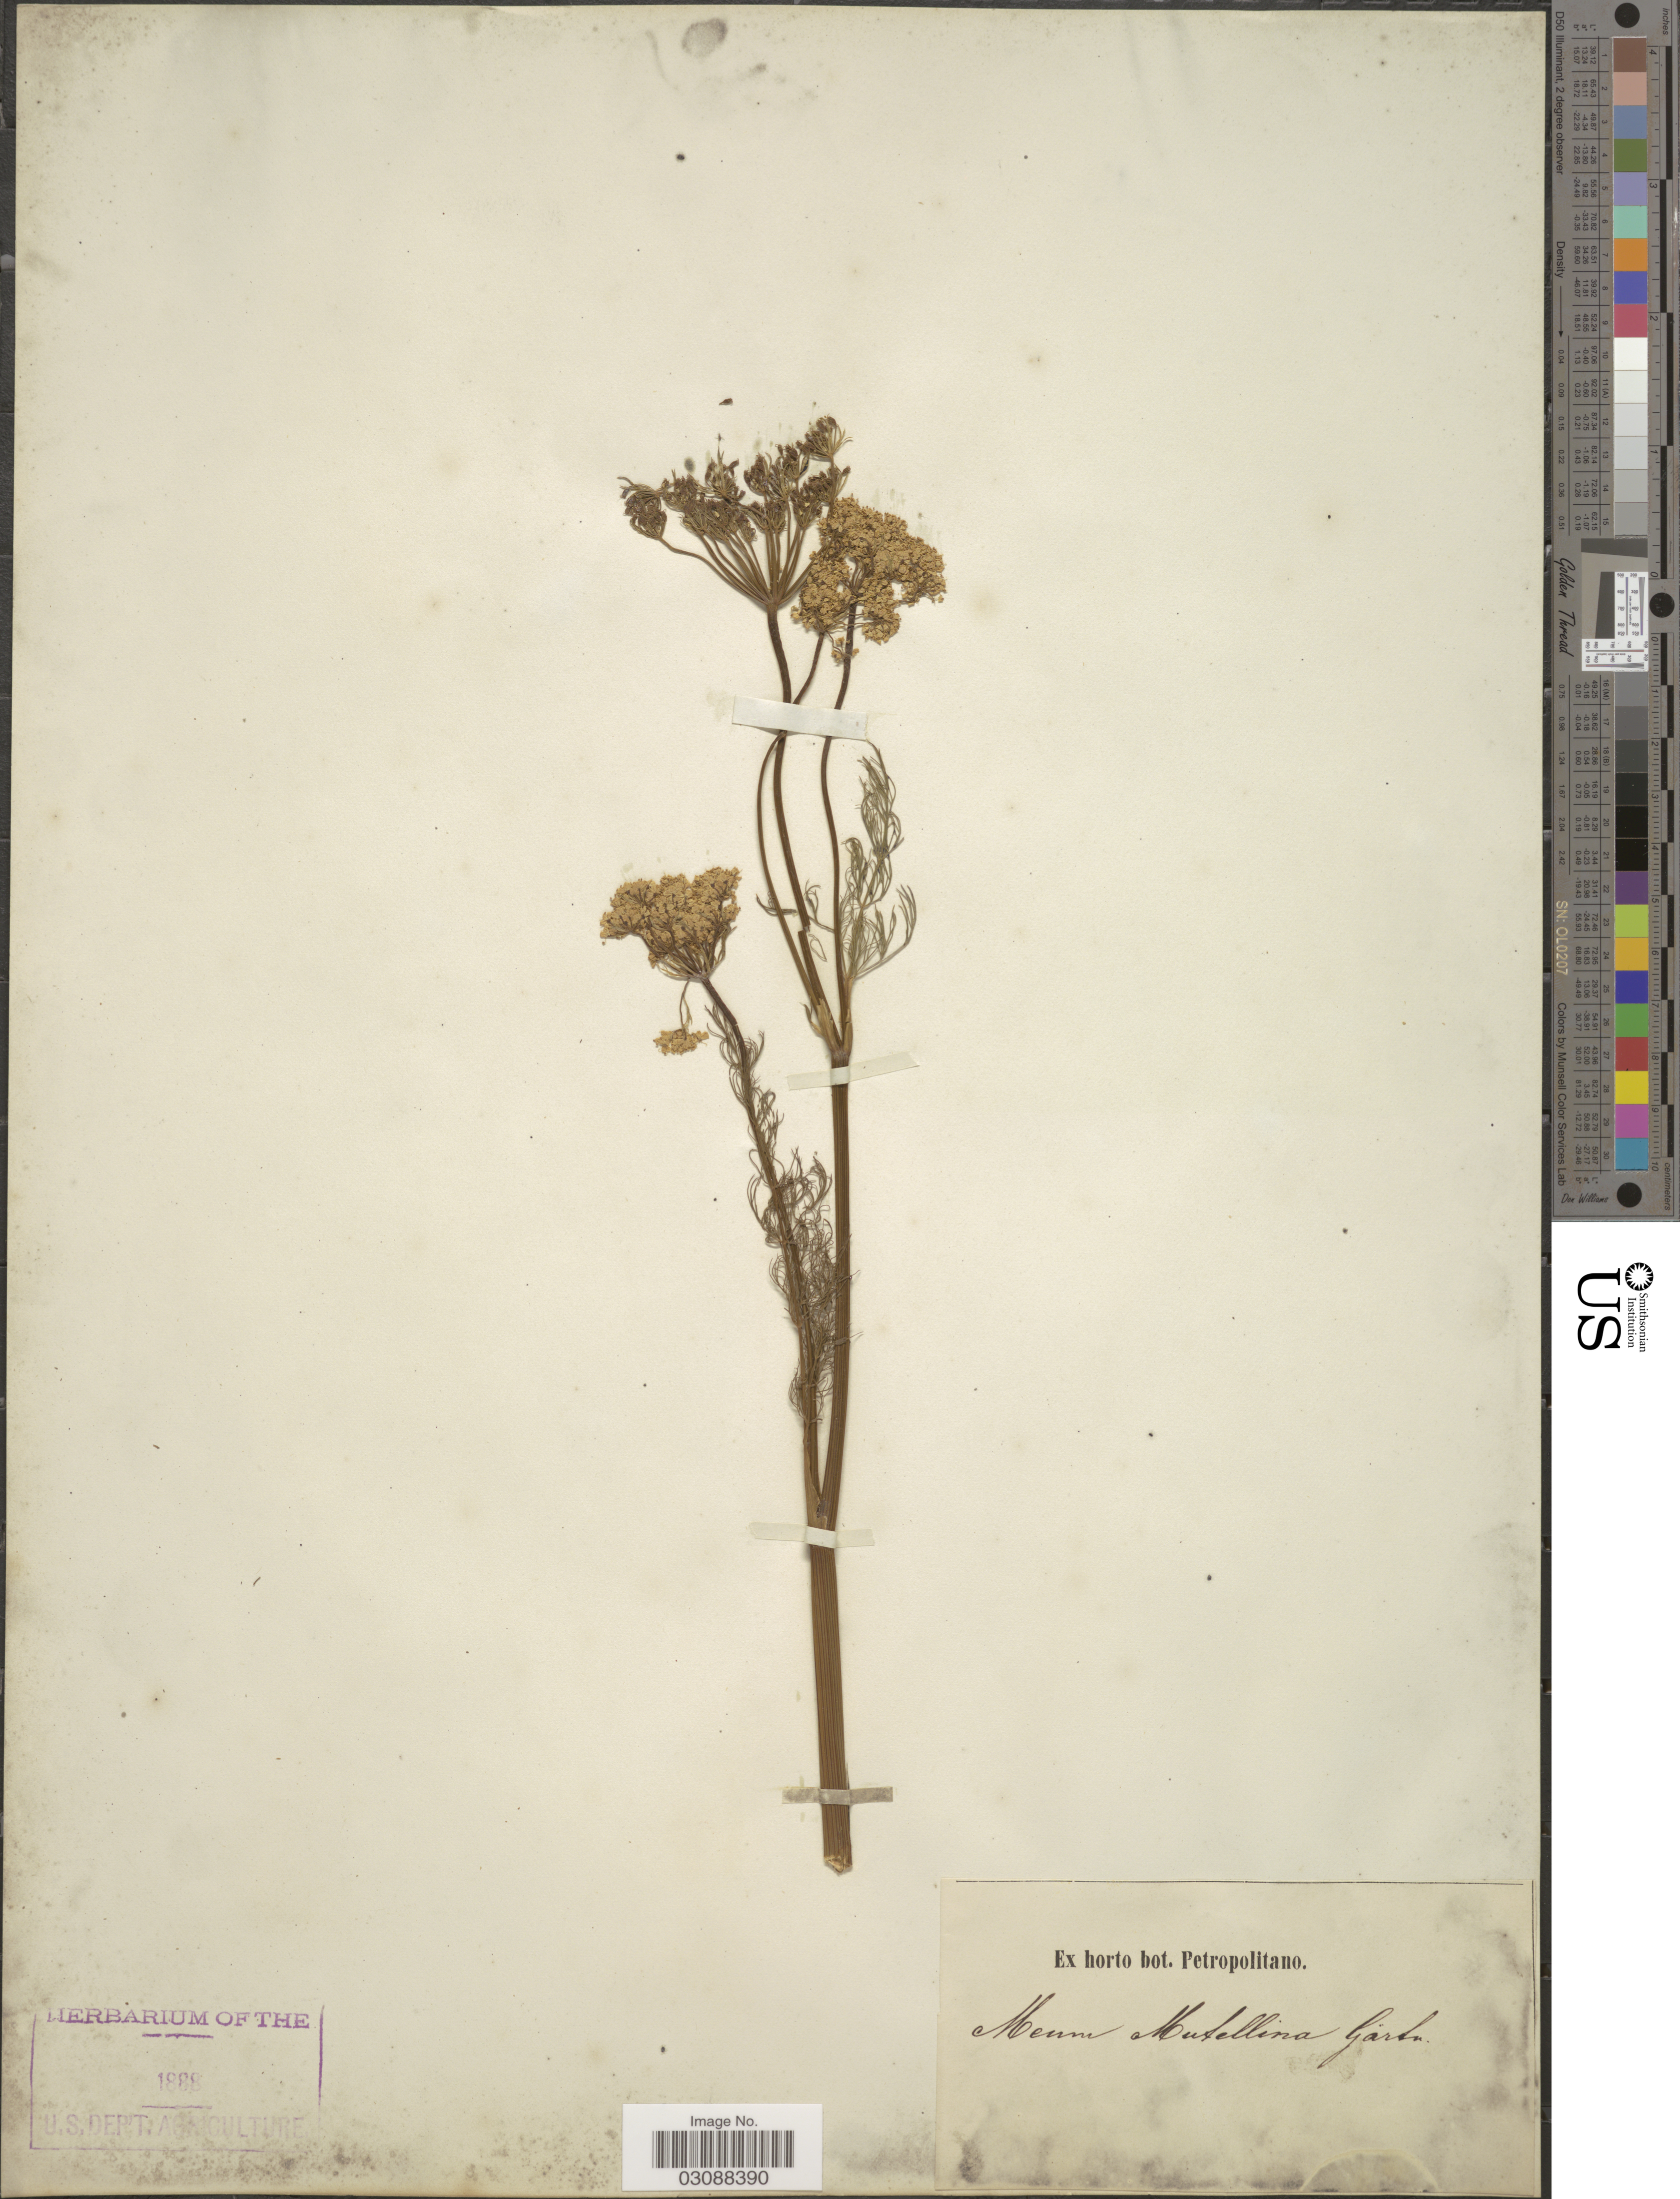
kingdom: Plantae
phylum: Tracheophyta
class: Magnoliopsida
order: Apiales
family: Apiaceae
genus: Meum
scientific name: Meum mutellina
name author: (L.) Gaertn.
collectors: ex Horto Bot. Petropolitano